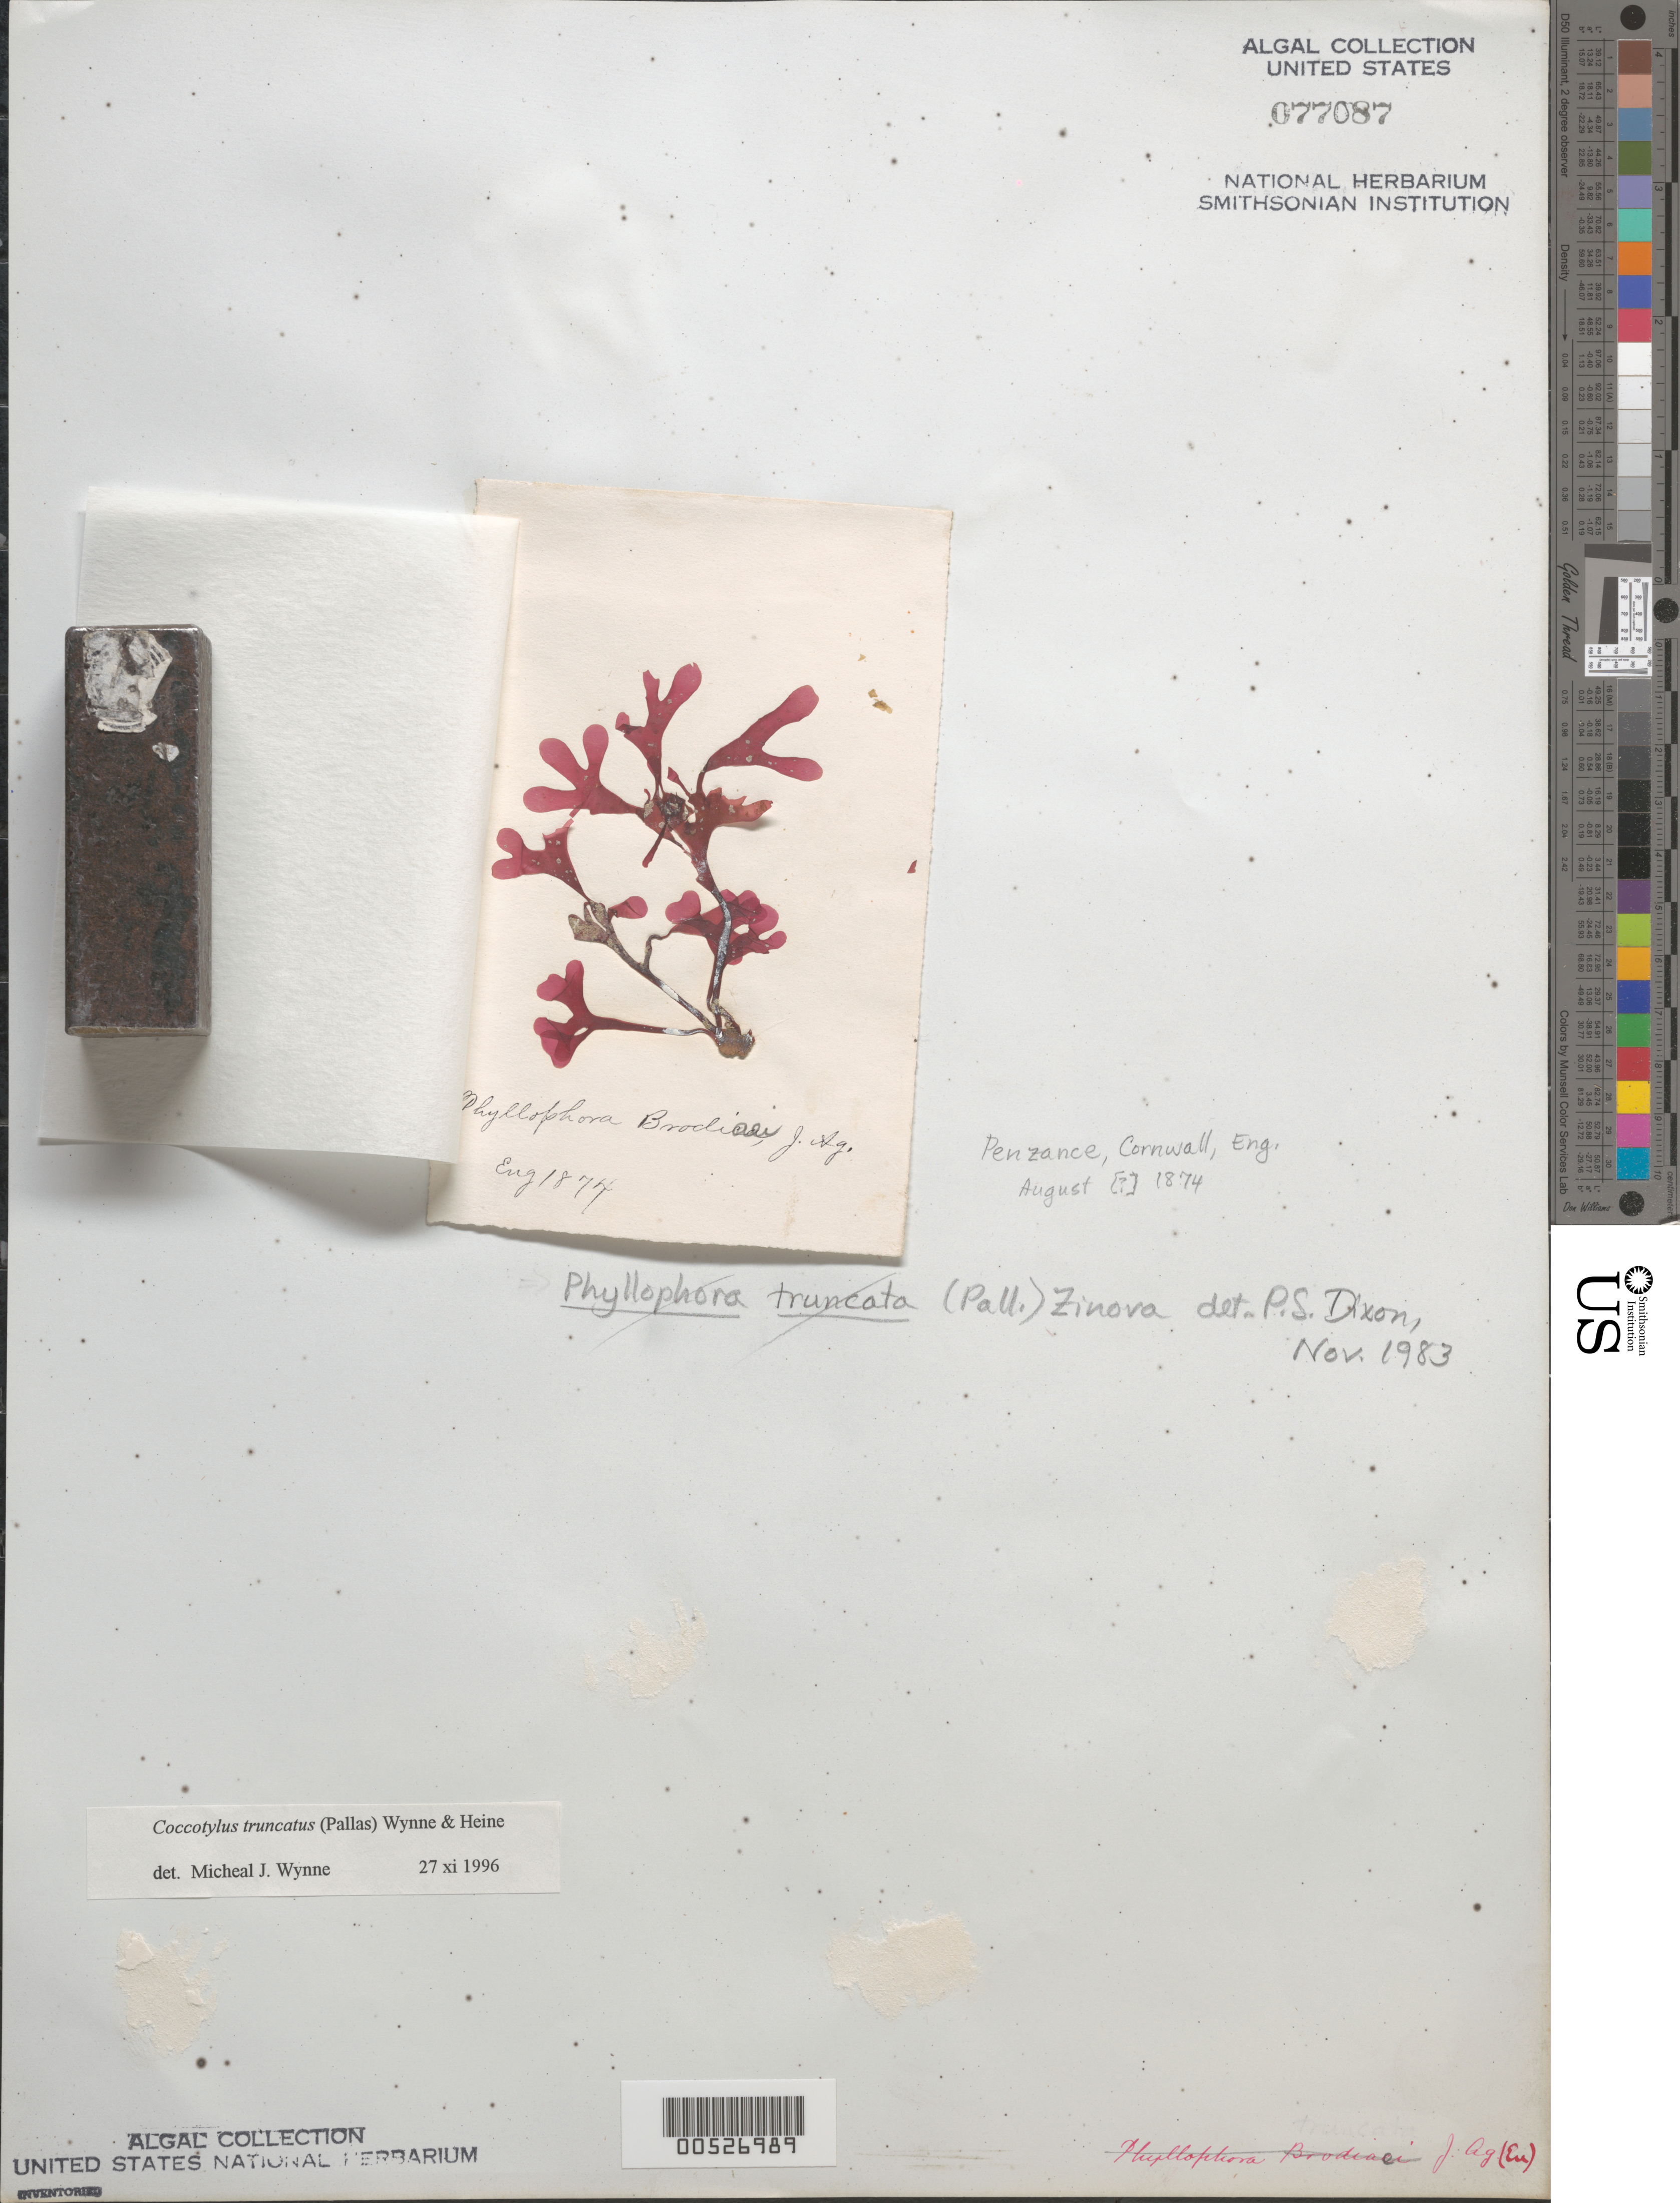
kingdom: Plantae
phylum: Rhodophyta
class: Florideophyceae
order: Gigartinales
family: Phyllophoraceae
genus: Coccotylus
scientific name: Coccotylus truncatus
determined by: Wynne, M. J.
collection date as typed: Aug 1874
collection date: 1874-08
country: United Kingdom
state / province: England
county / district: Cornwall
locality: Penzance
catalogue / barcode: US 77087